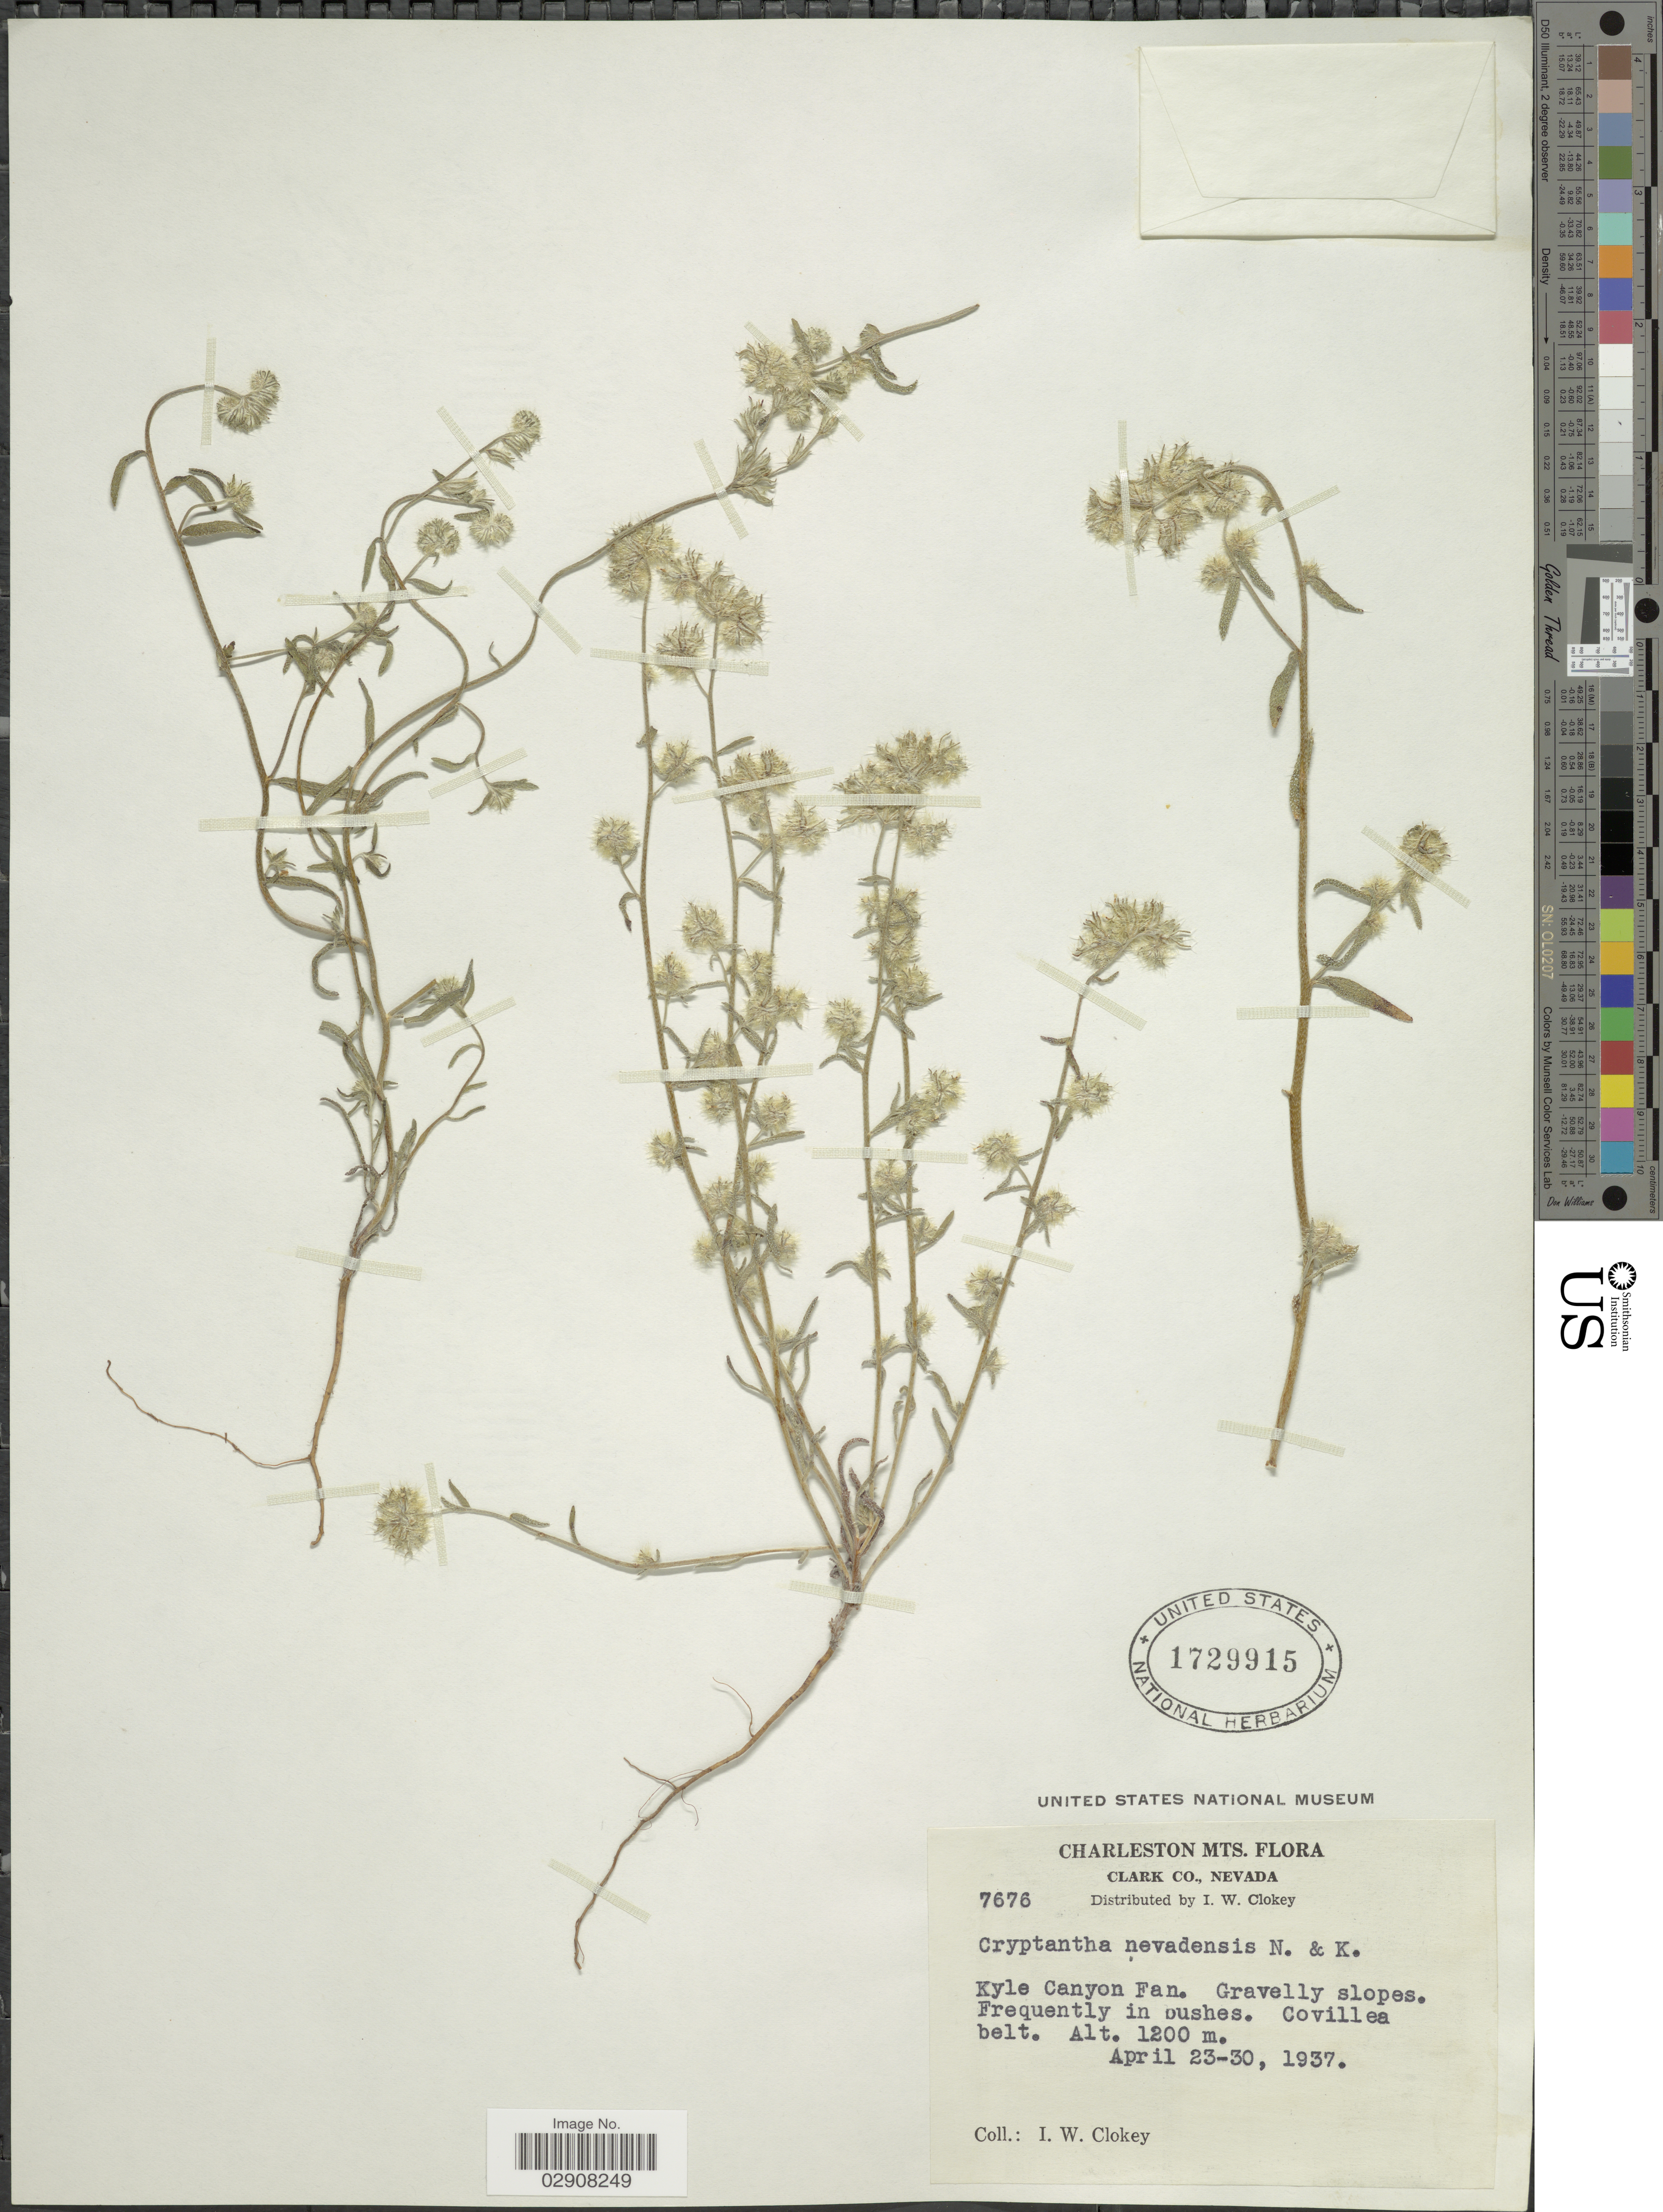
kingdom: Plantae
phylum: Tracheophyta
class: Magnoliopsida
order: Boraginales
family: Boraginaceae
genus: Cryptantha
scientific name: Cryptantha nevadensis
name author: A. Nelson & P.B. Kenn.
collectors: I. W. Clokey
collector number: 7676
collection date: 1937-04-23/1937-04-30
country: United States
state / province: Nevada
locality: Charleston Mts. Kyle Canyon Fan.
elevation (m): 1200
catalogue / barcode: US 1729915